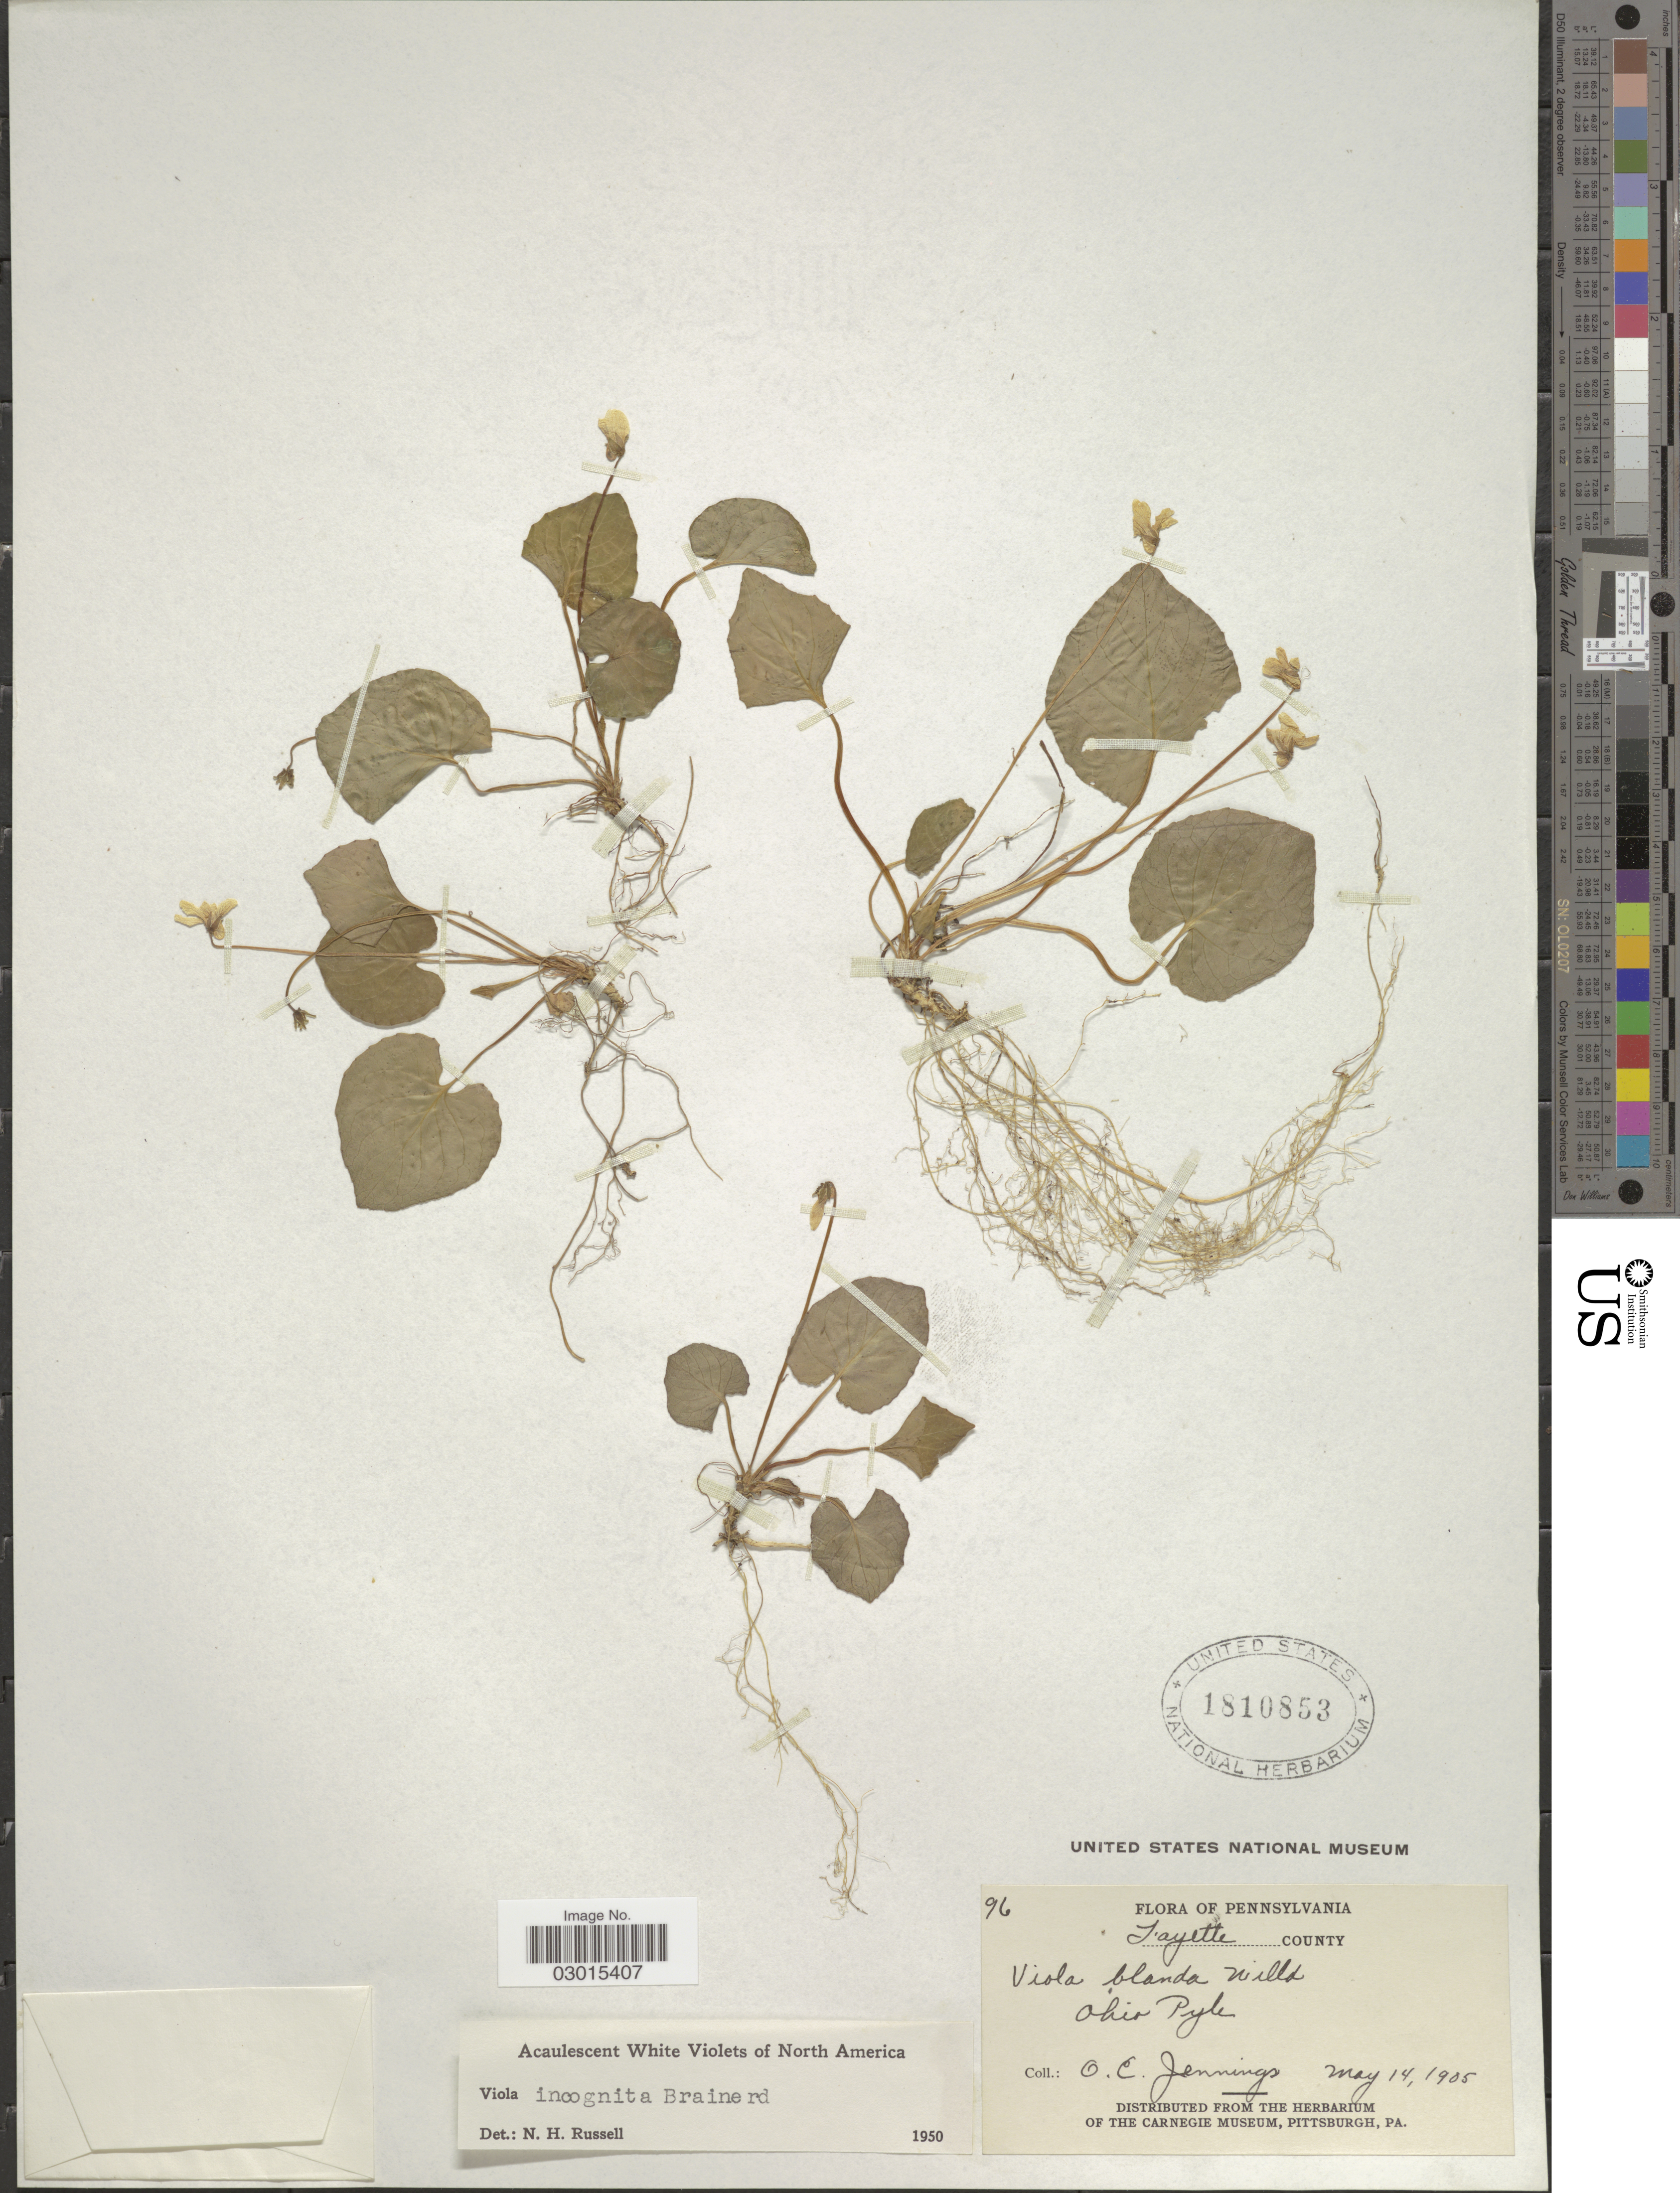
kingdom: Plantae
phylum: Tracheophyta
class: Magnoliopsida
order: Malpighiales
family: Violaceae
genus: Viola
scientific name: Viola incognita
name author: Brainerd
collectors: O. E. Jennings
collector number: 96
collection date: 1905-05-14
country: United States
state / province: Pennsylvania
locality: Fayette County. Ohio Pyle.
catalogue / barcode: US 1810853